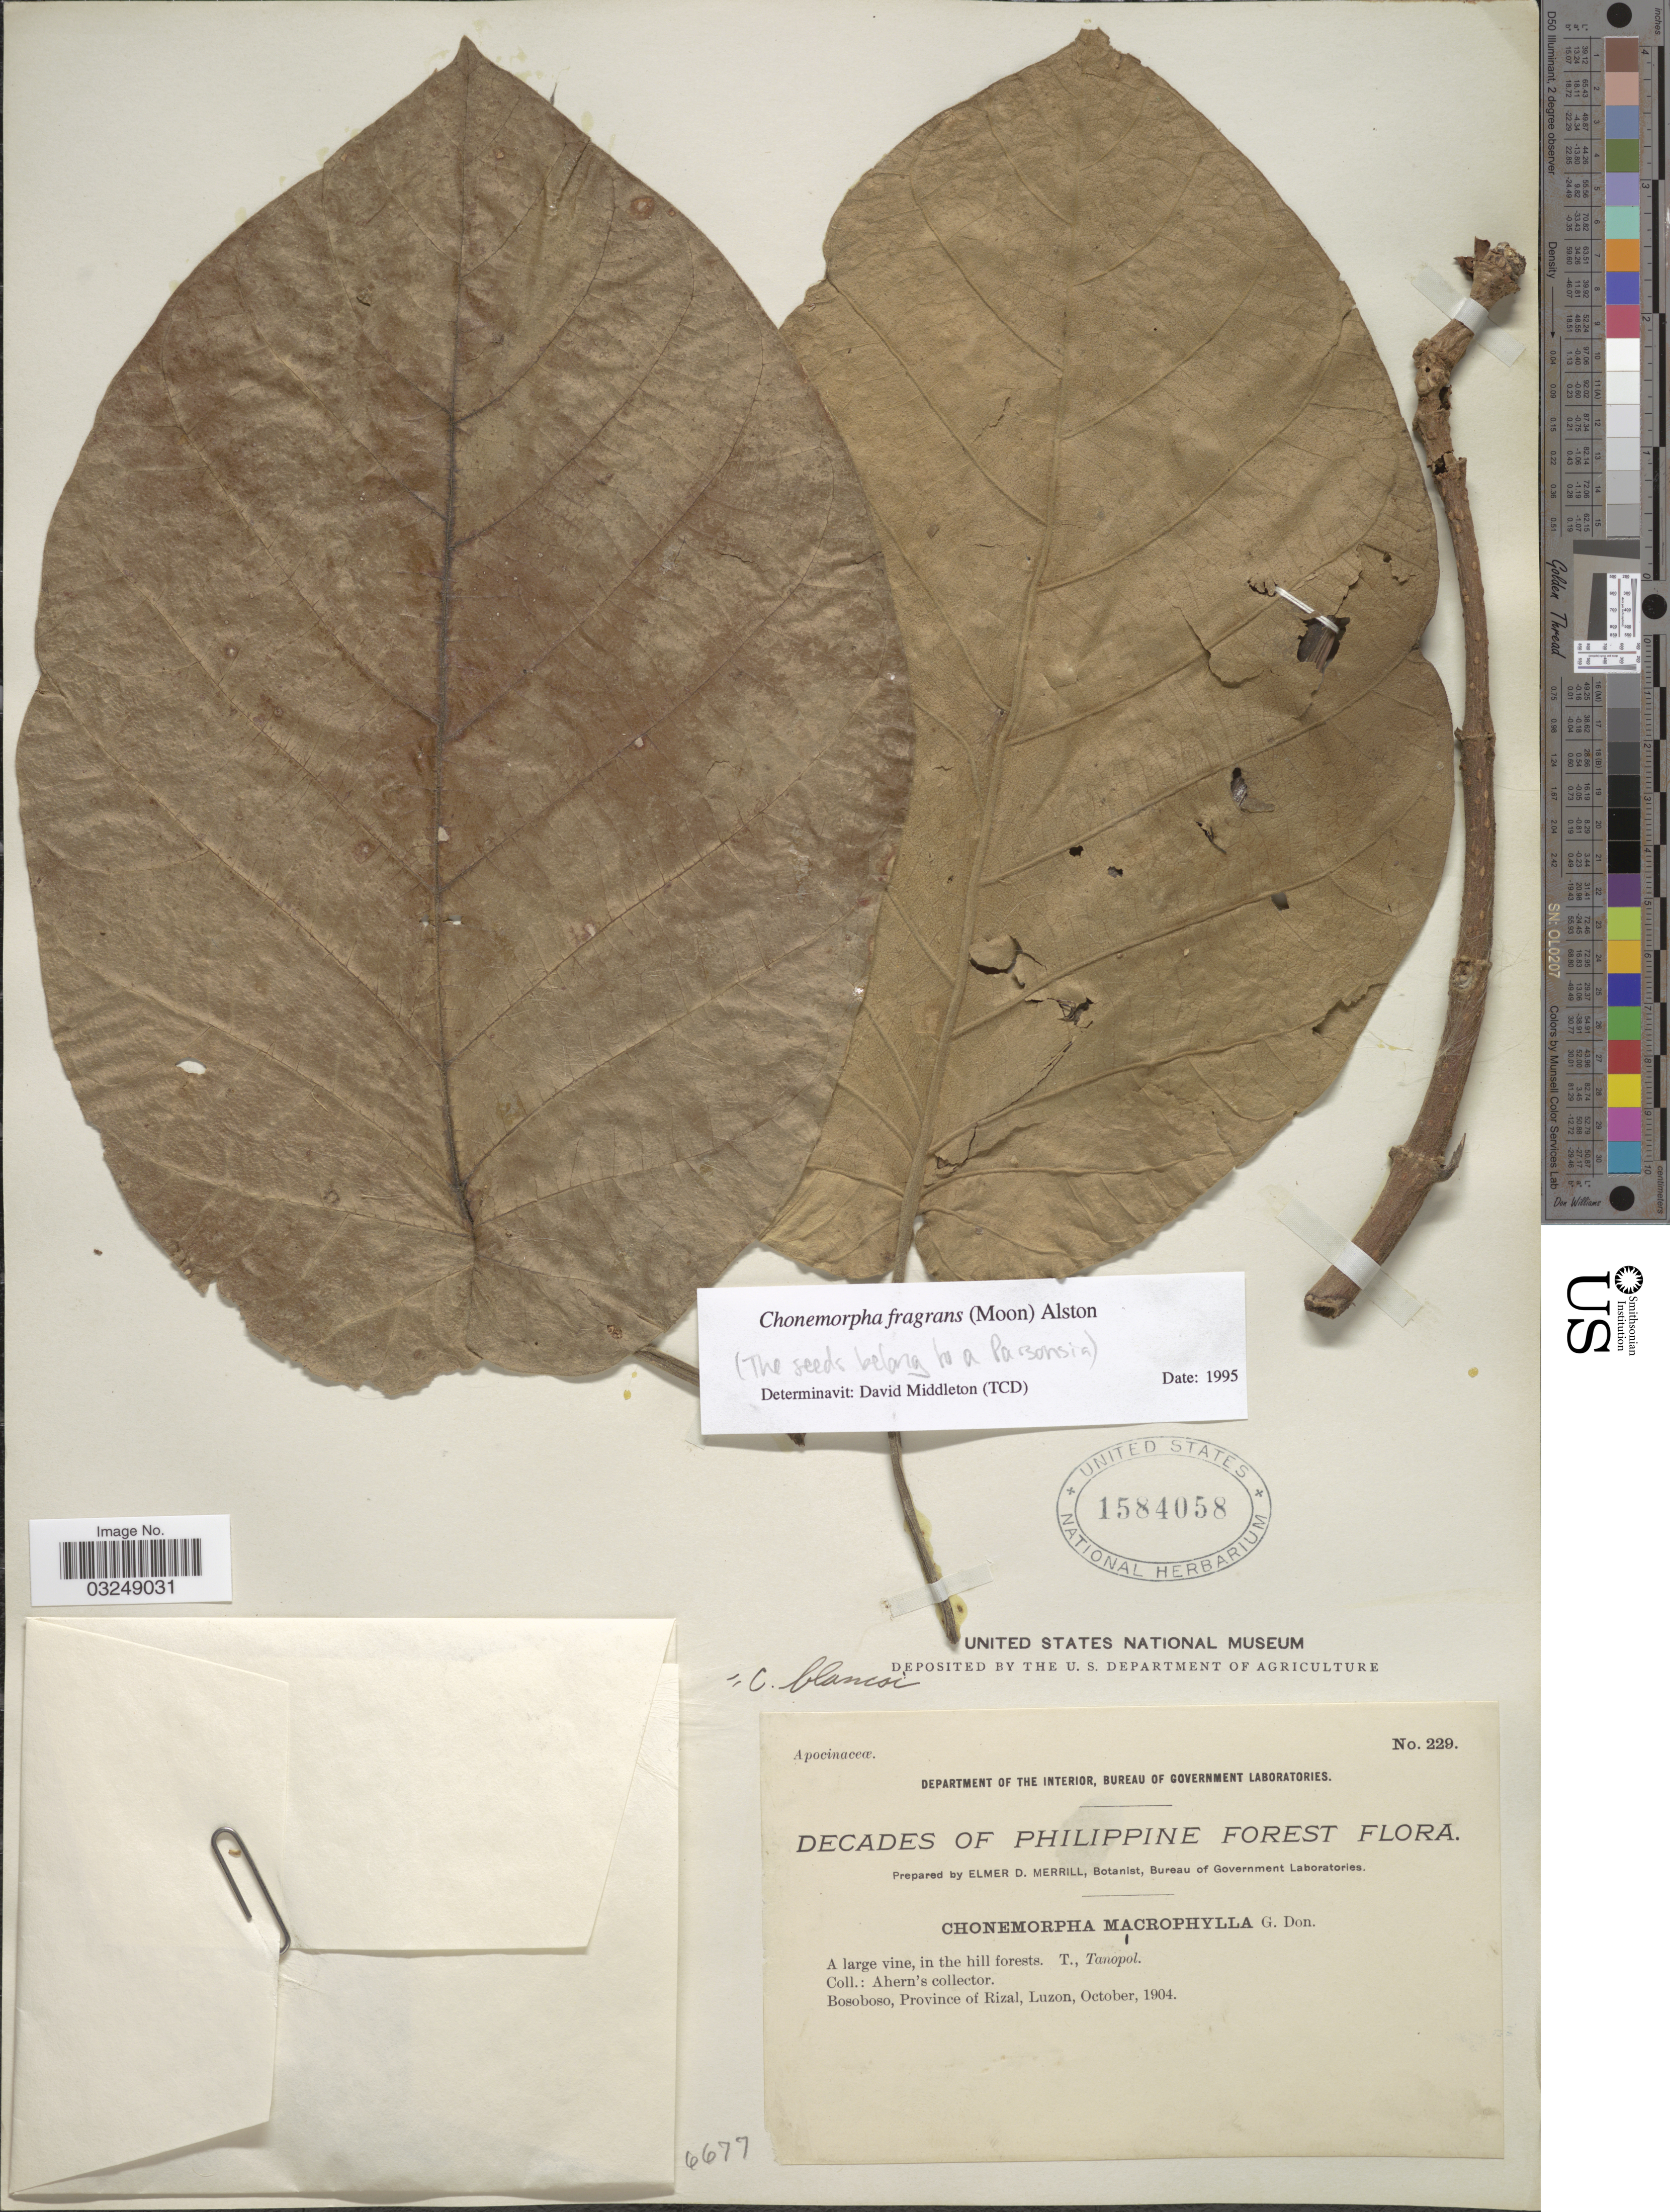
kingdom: Plantae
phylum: Tracheophyta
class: Magnoliopsida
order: Gentianales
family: Apocynaceae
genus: Chonemorpha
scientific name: Chonemorpha fragrans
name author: (K.H. Moon) Alston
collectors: Ahern's collector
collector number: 229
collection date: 1904-10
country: Philippines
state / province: Calabarzon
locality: Bosoboso, Province of Rizal, Luzon.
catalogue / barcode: US 1584058